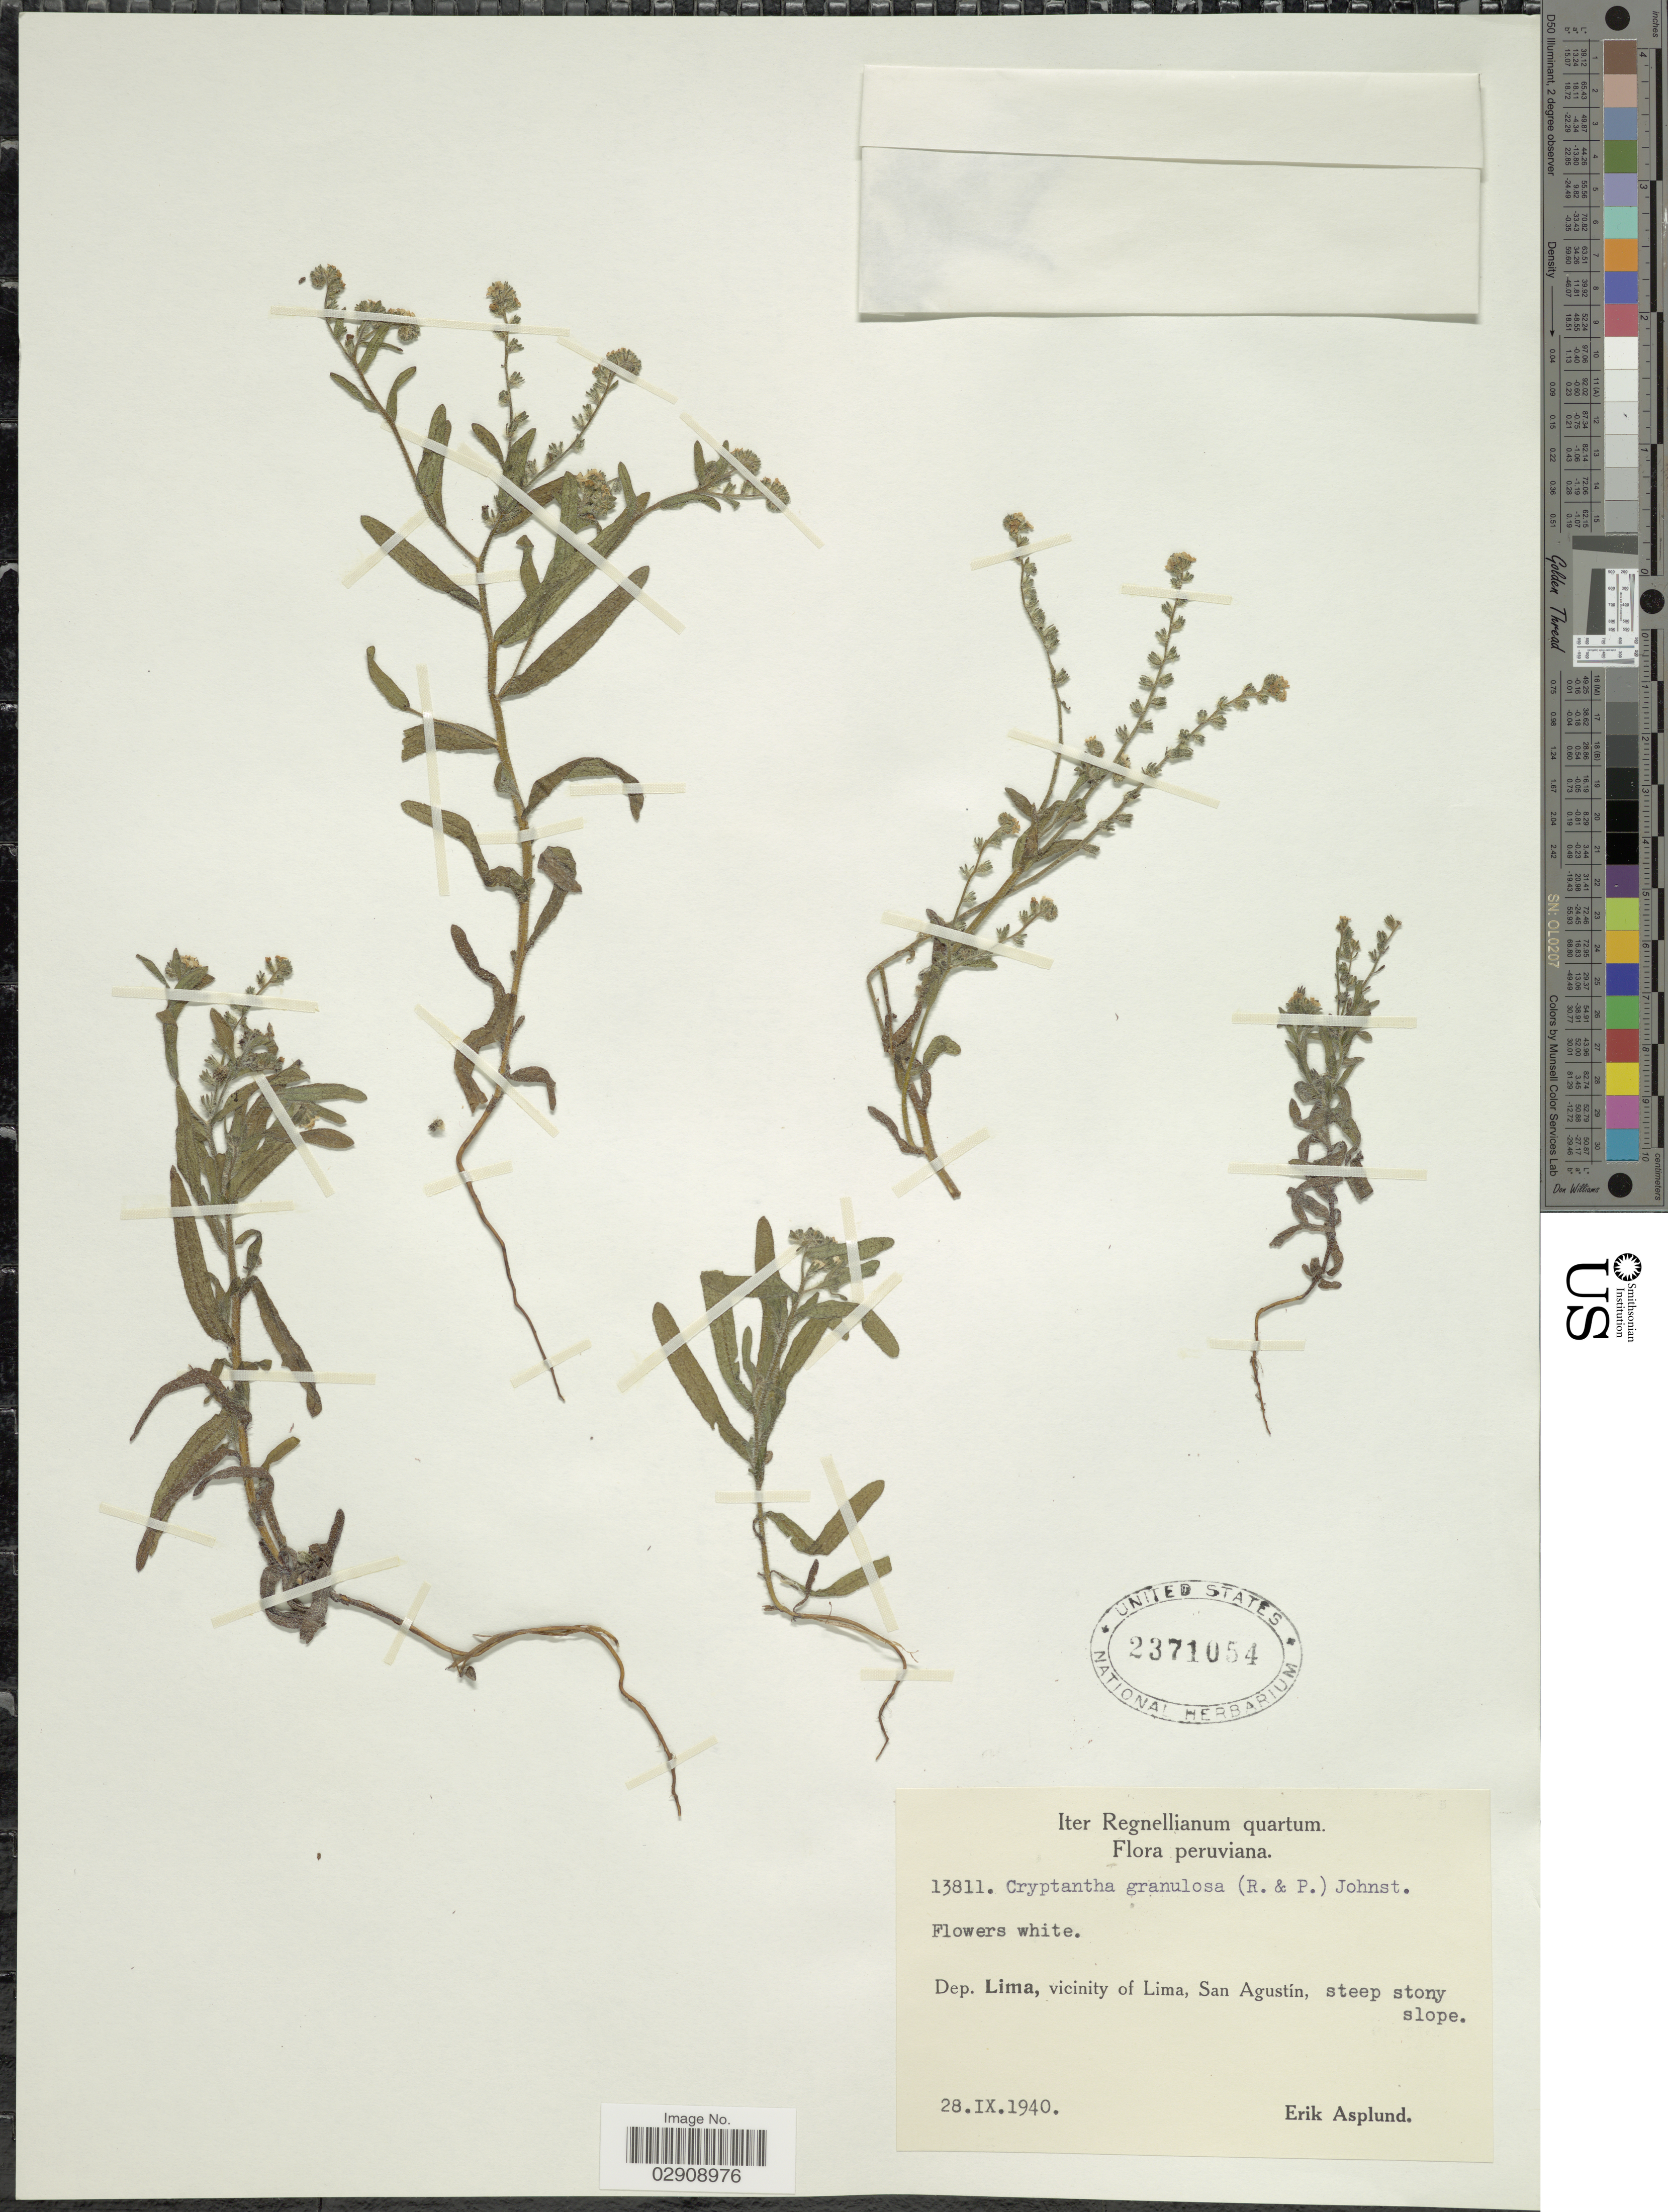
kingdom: Plantae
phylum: Tracheophyta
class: Magnoliopsida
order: Boraginales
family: Boraginaceae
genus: Cryptantha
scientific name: Cryptantha granulosa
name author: (Ruiz & Pav.) I.M. Johnst.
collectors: E. Asplund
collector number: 13811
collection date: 1940-09-28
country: Peru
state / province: Lima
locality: Dep. Lima, vicinity of Lima, San Augustín, steep stony slope. Peru.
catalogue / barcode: US 2371054